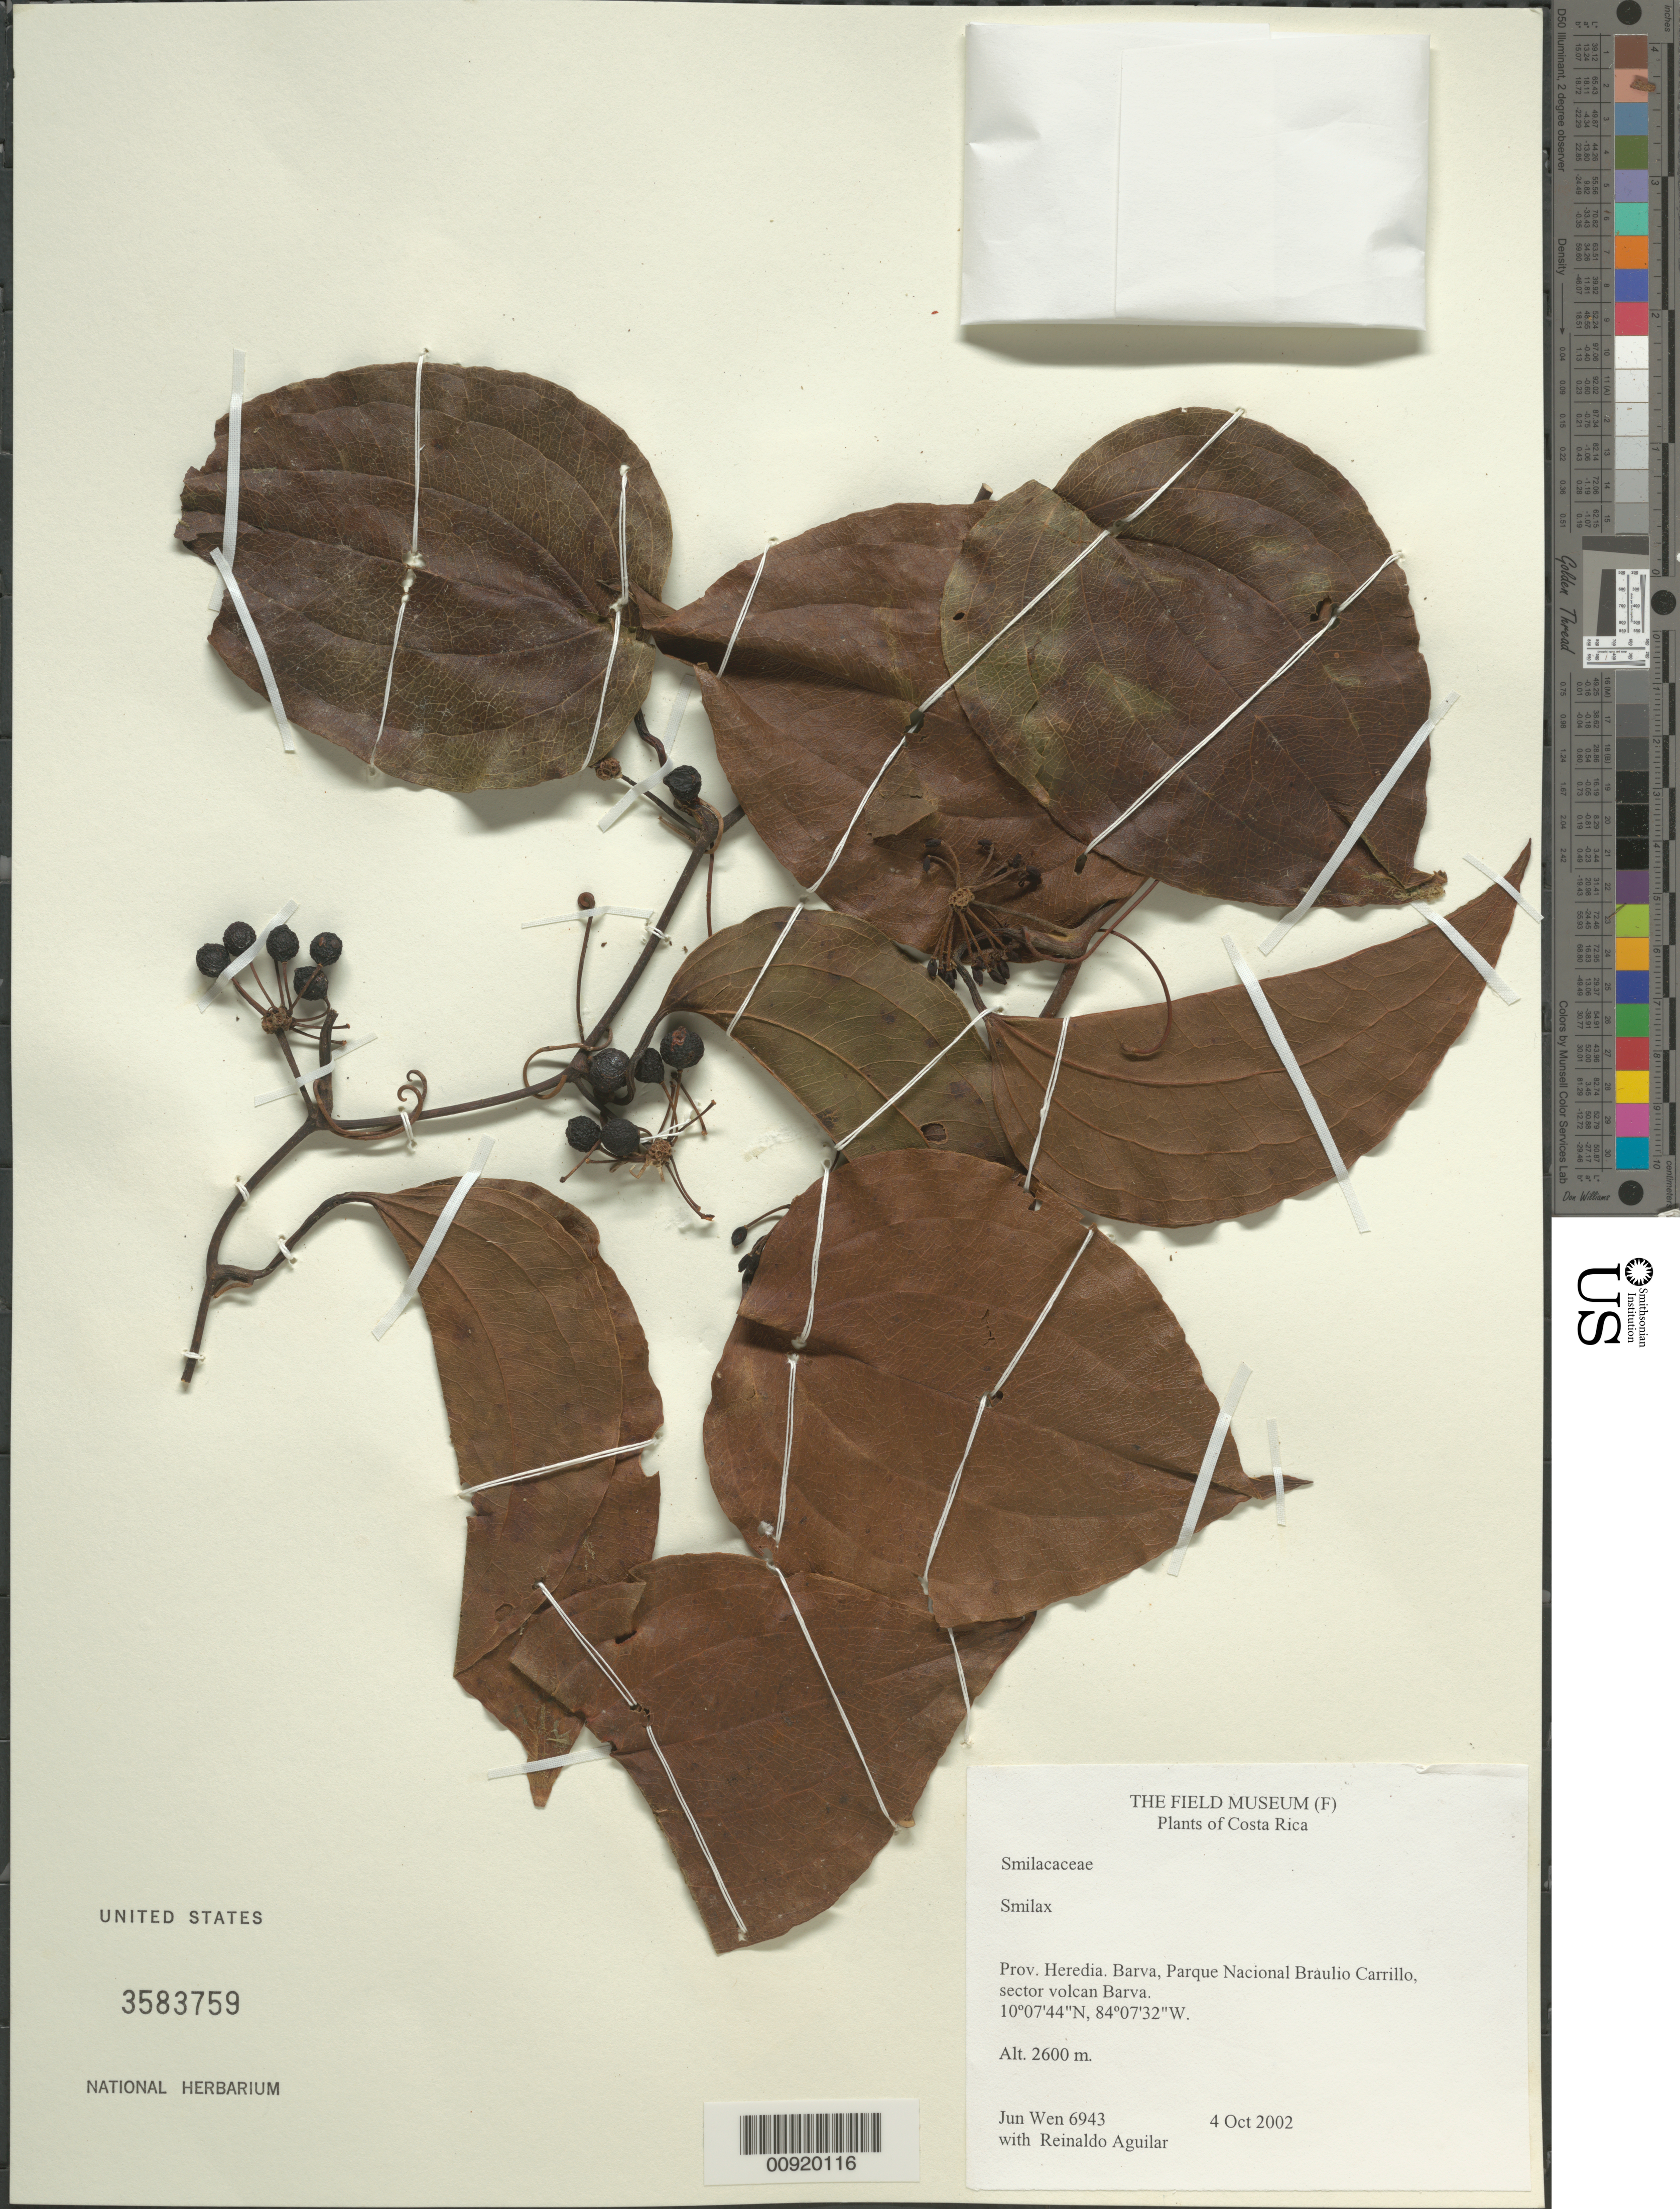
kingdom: Plantae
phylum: Tracheophyta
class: Liliopsida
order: Liliales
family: Smilacaceae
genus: Smilax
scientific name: Smilax sp.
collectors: J. Wen & R. Aguilar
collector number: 6943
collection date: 2002-10-04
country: Costa Rica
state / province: Heredia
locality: Barva, Parque Naional Braulio Carrillo, sector volcan Barva.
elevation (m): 2600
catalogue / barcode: US 3583759